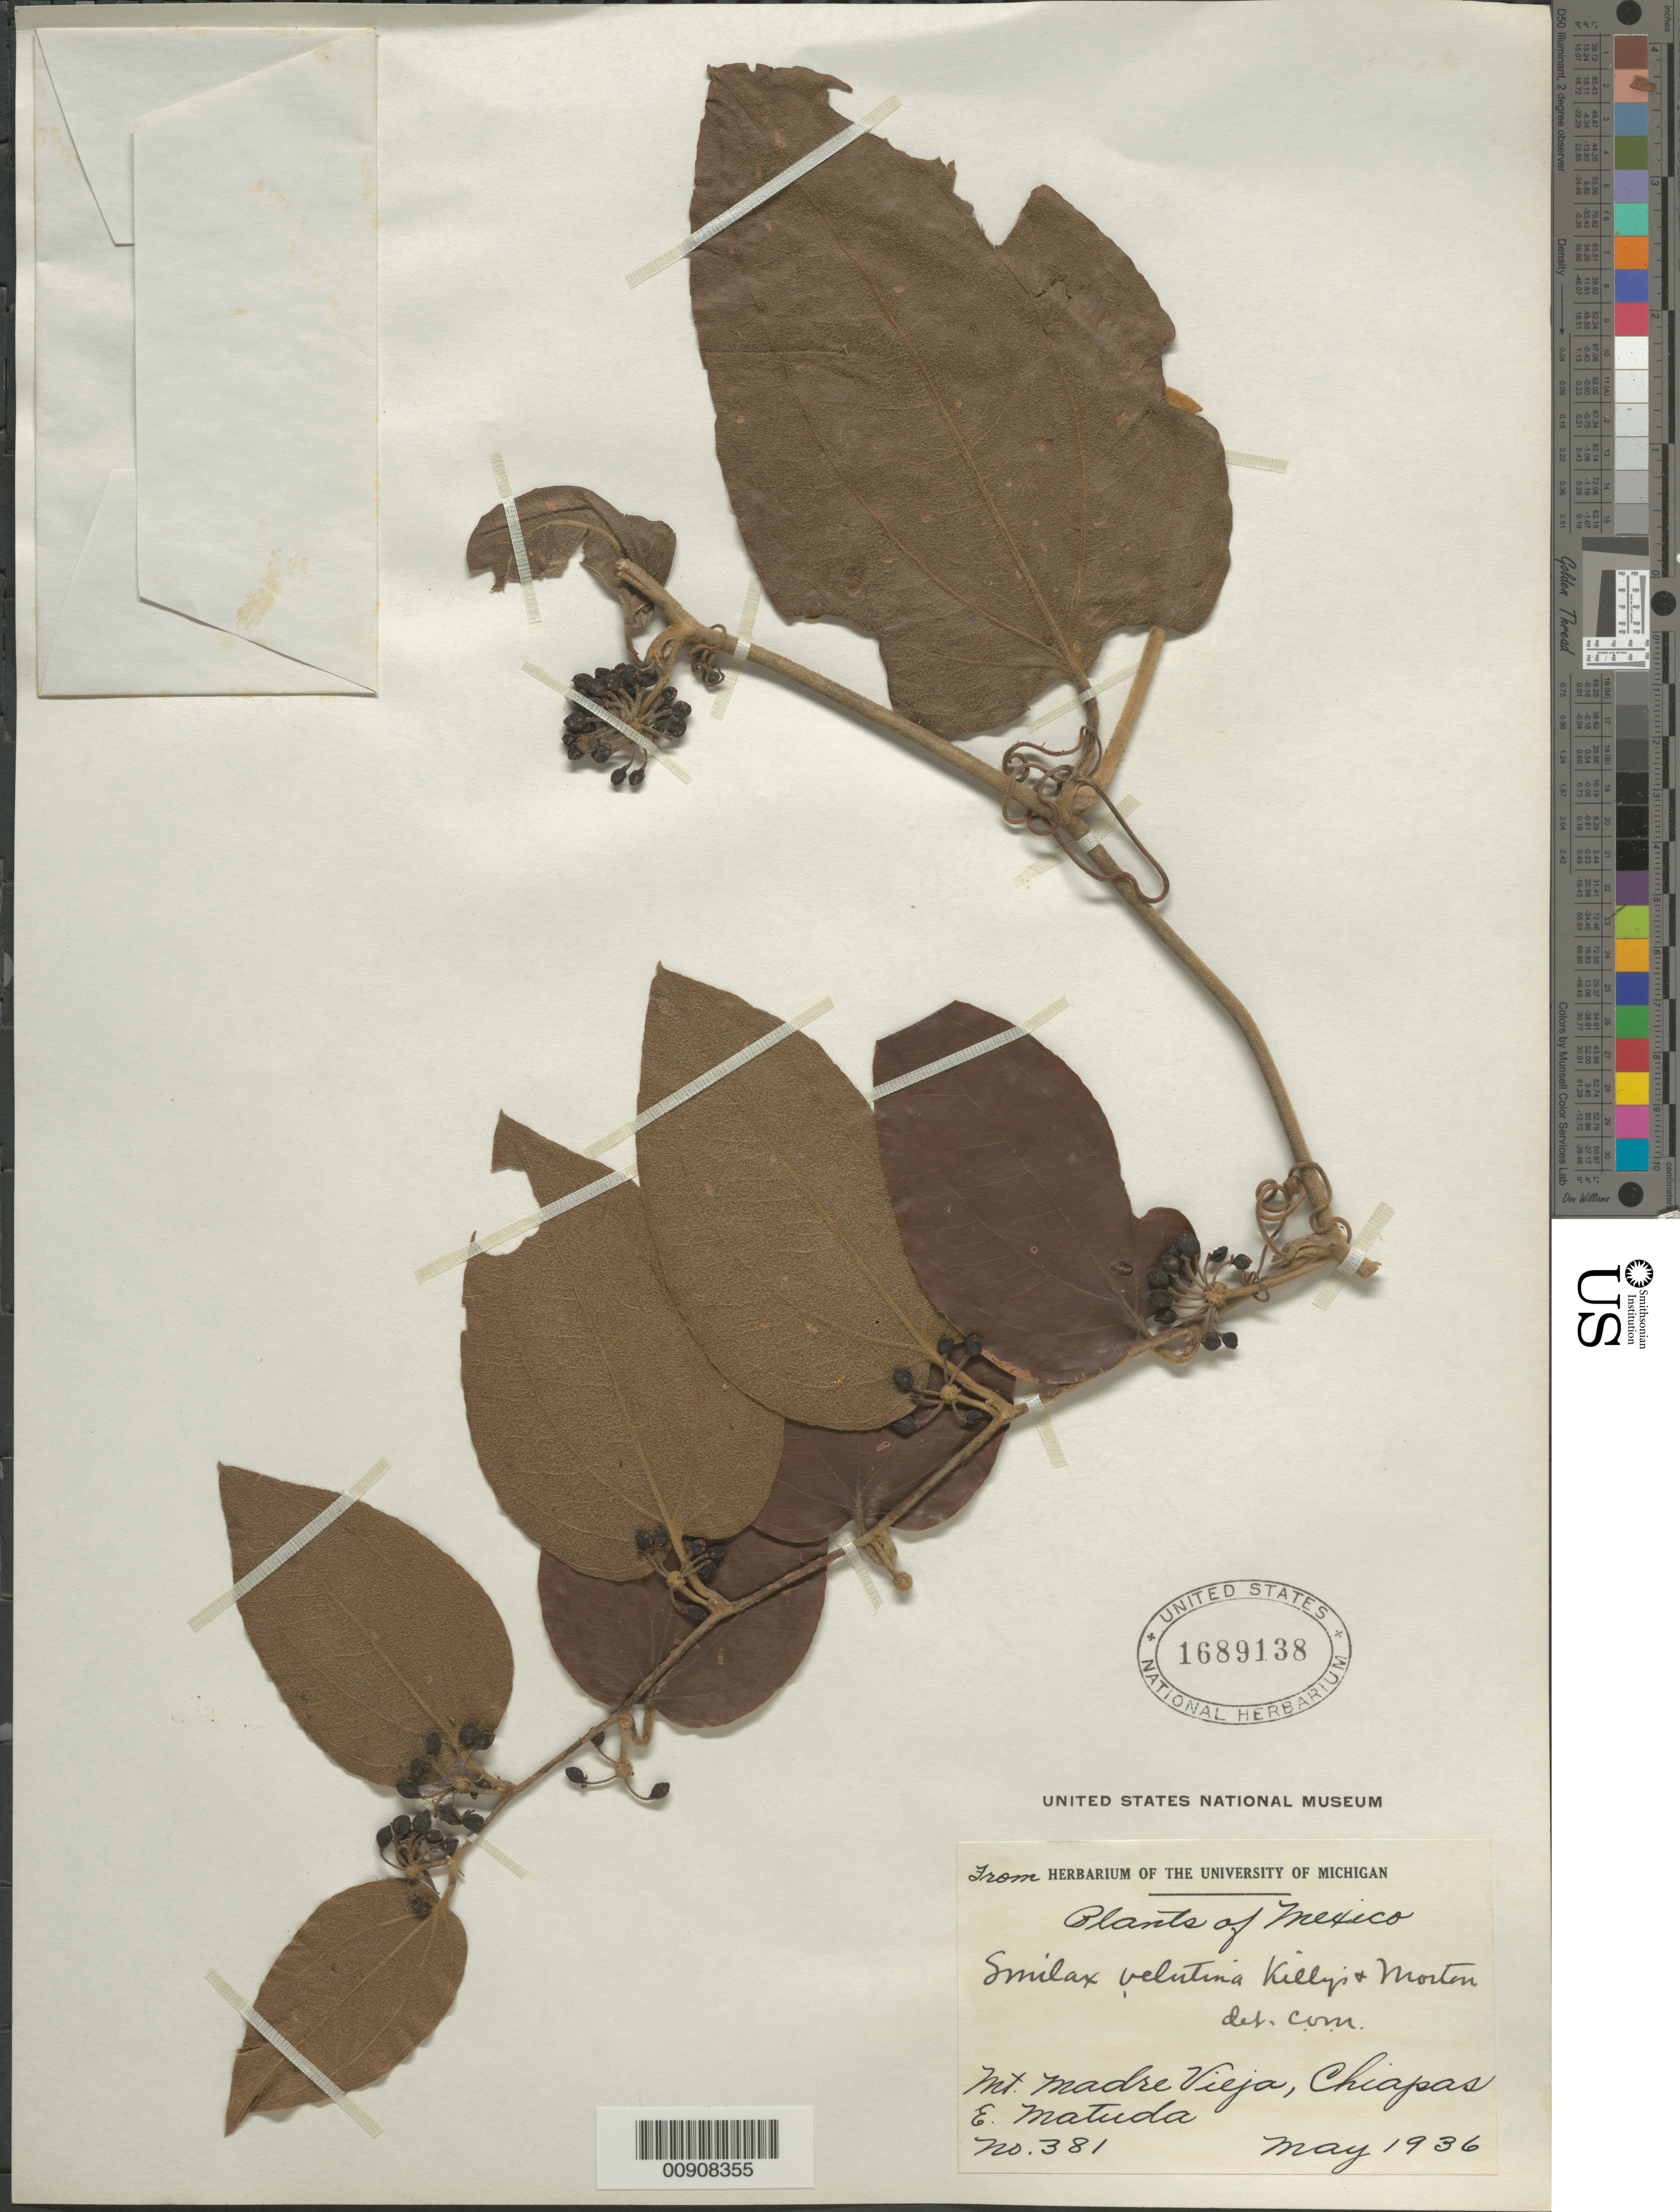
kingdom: Plantae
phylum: Tracheophyta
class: Liliopsida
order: Liliales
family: Smilacaceae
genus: Smilax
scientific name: Smilax velutina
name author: Killip & C.V. Morton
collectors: E. Matuda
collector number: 381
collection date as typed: May 1936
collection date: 1936-05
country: Mexico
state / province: Chiapas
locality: Mt. Madre Vieja, Chiapas.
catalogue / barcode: US 1689138